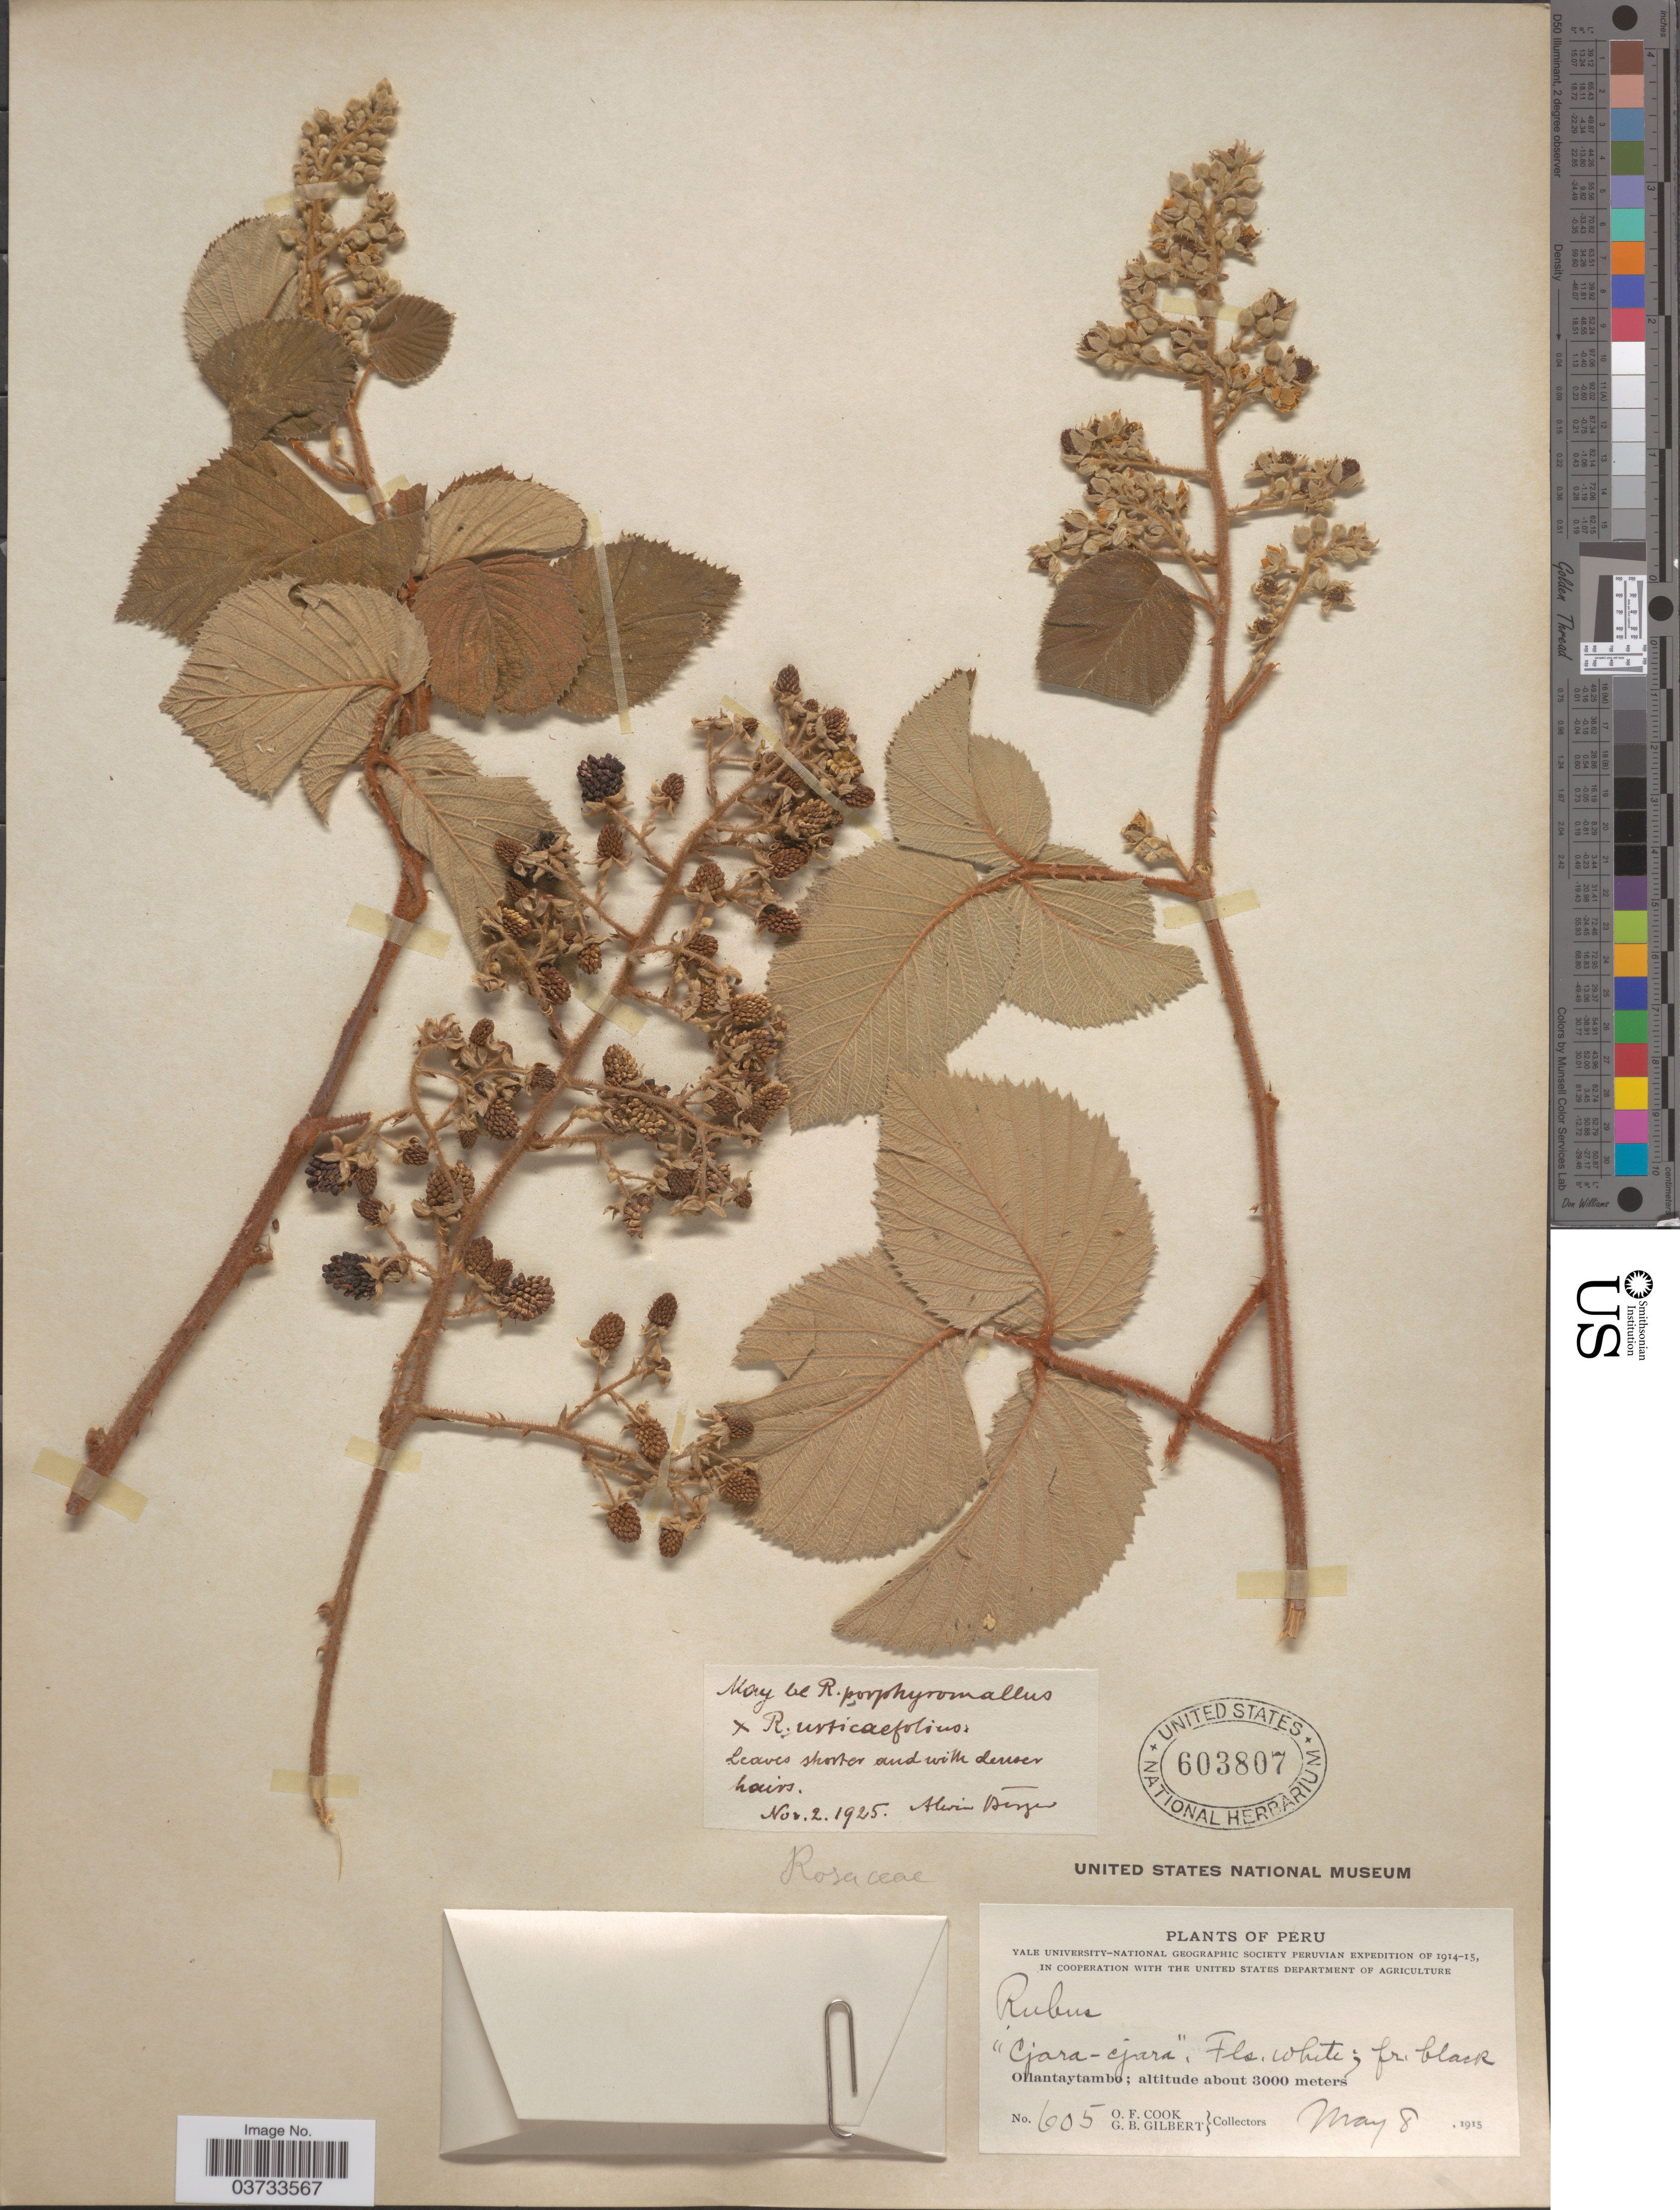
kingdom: Plantae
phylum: Tracheophyta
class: Magnoliopsida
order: Rosales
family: Rosaceae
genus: Rubus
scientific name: Rubus radicans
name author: Cav.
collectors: O. F. Cook & G. B. Gilbert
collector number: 605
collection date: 1915-05-08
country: Peru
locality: Ollantaytambo.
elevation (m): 3000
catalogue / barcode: US 603807